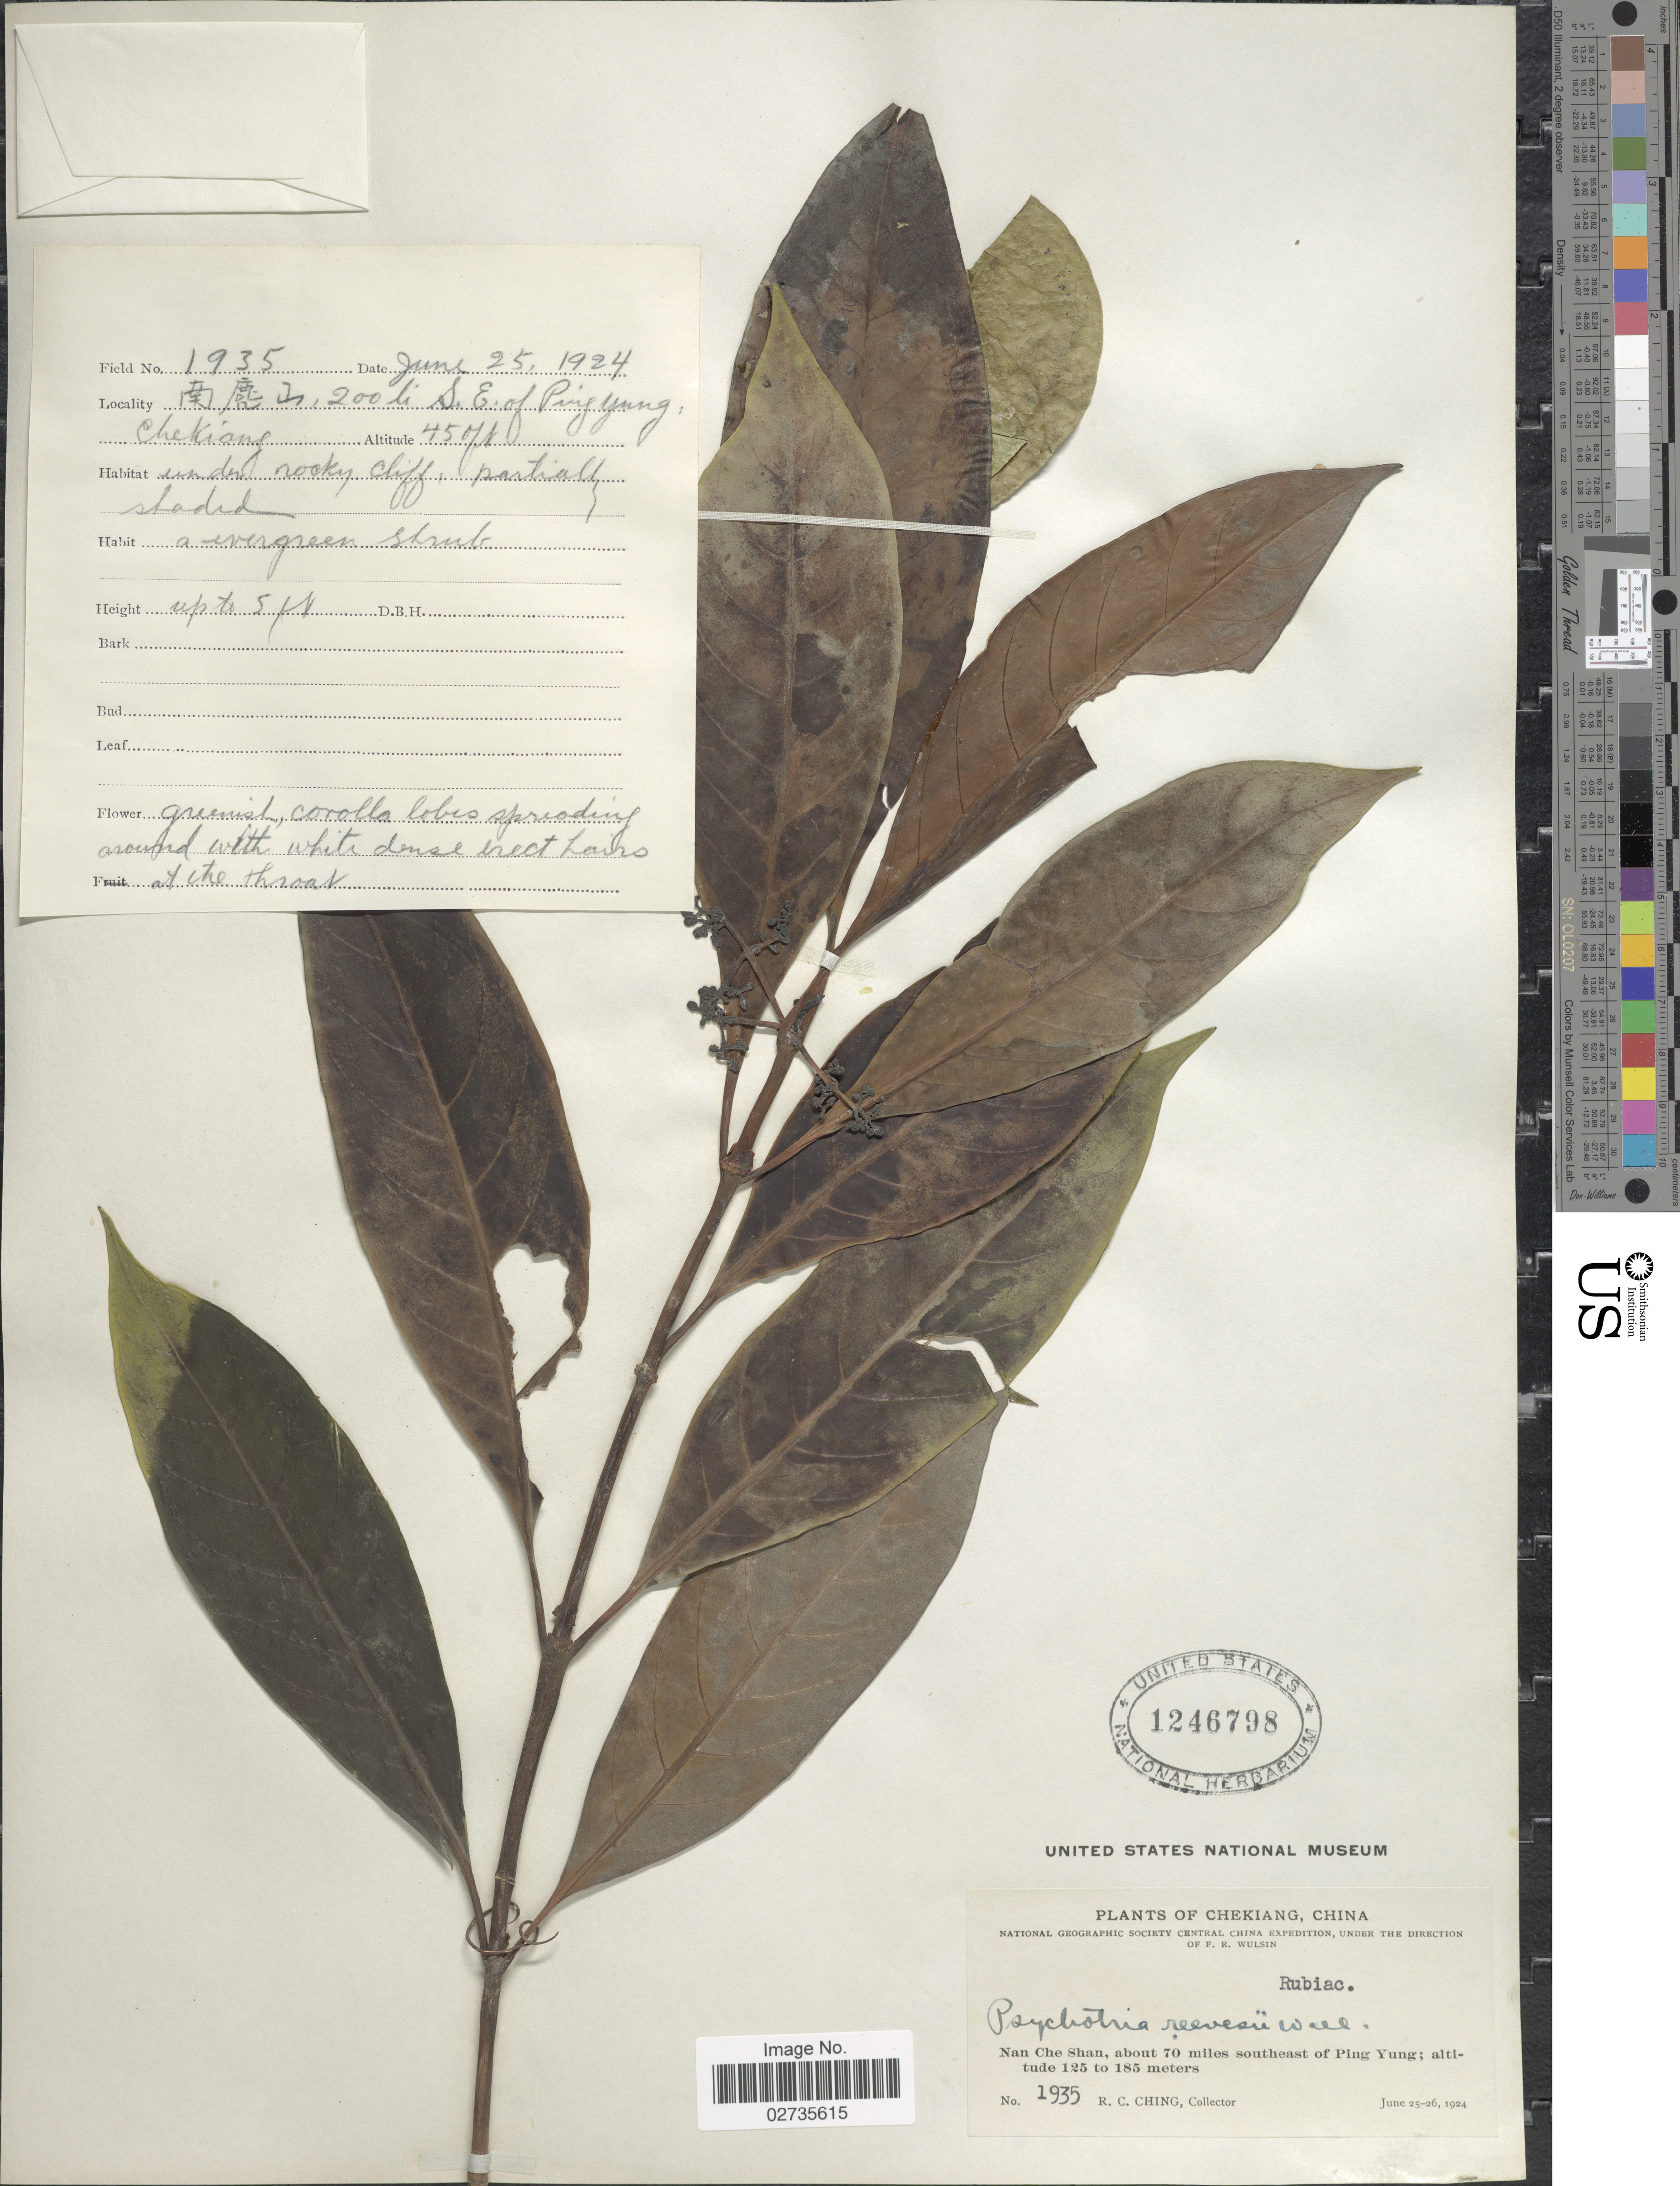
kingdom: Plantae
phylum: Tracheophyta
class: Magnoliopsida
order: Gentianales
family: Rubiaceae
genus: Psychotria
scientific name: Psychotria rubra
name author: (Lour.) Poir.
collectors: R. C. Ching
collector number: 1935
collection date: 1924-06-25/1924-06-26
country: China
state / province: Zhejiang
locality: Chekiang, Nan Che Shan, about 70 miles southeast of Ping Yung, 200 li S.E. of Ping Yung, under rocky cliff, partially shaded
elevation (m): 125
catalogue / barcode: US 1246798